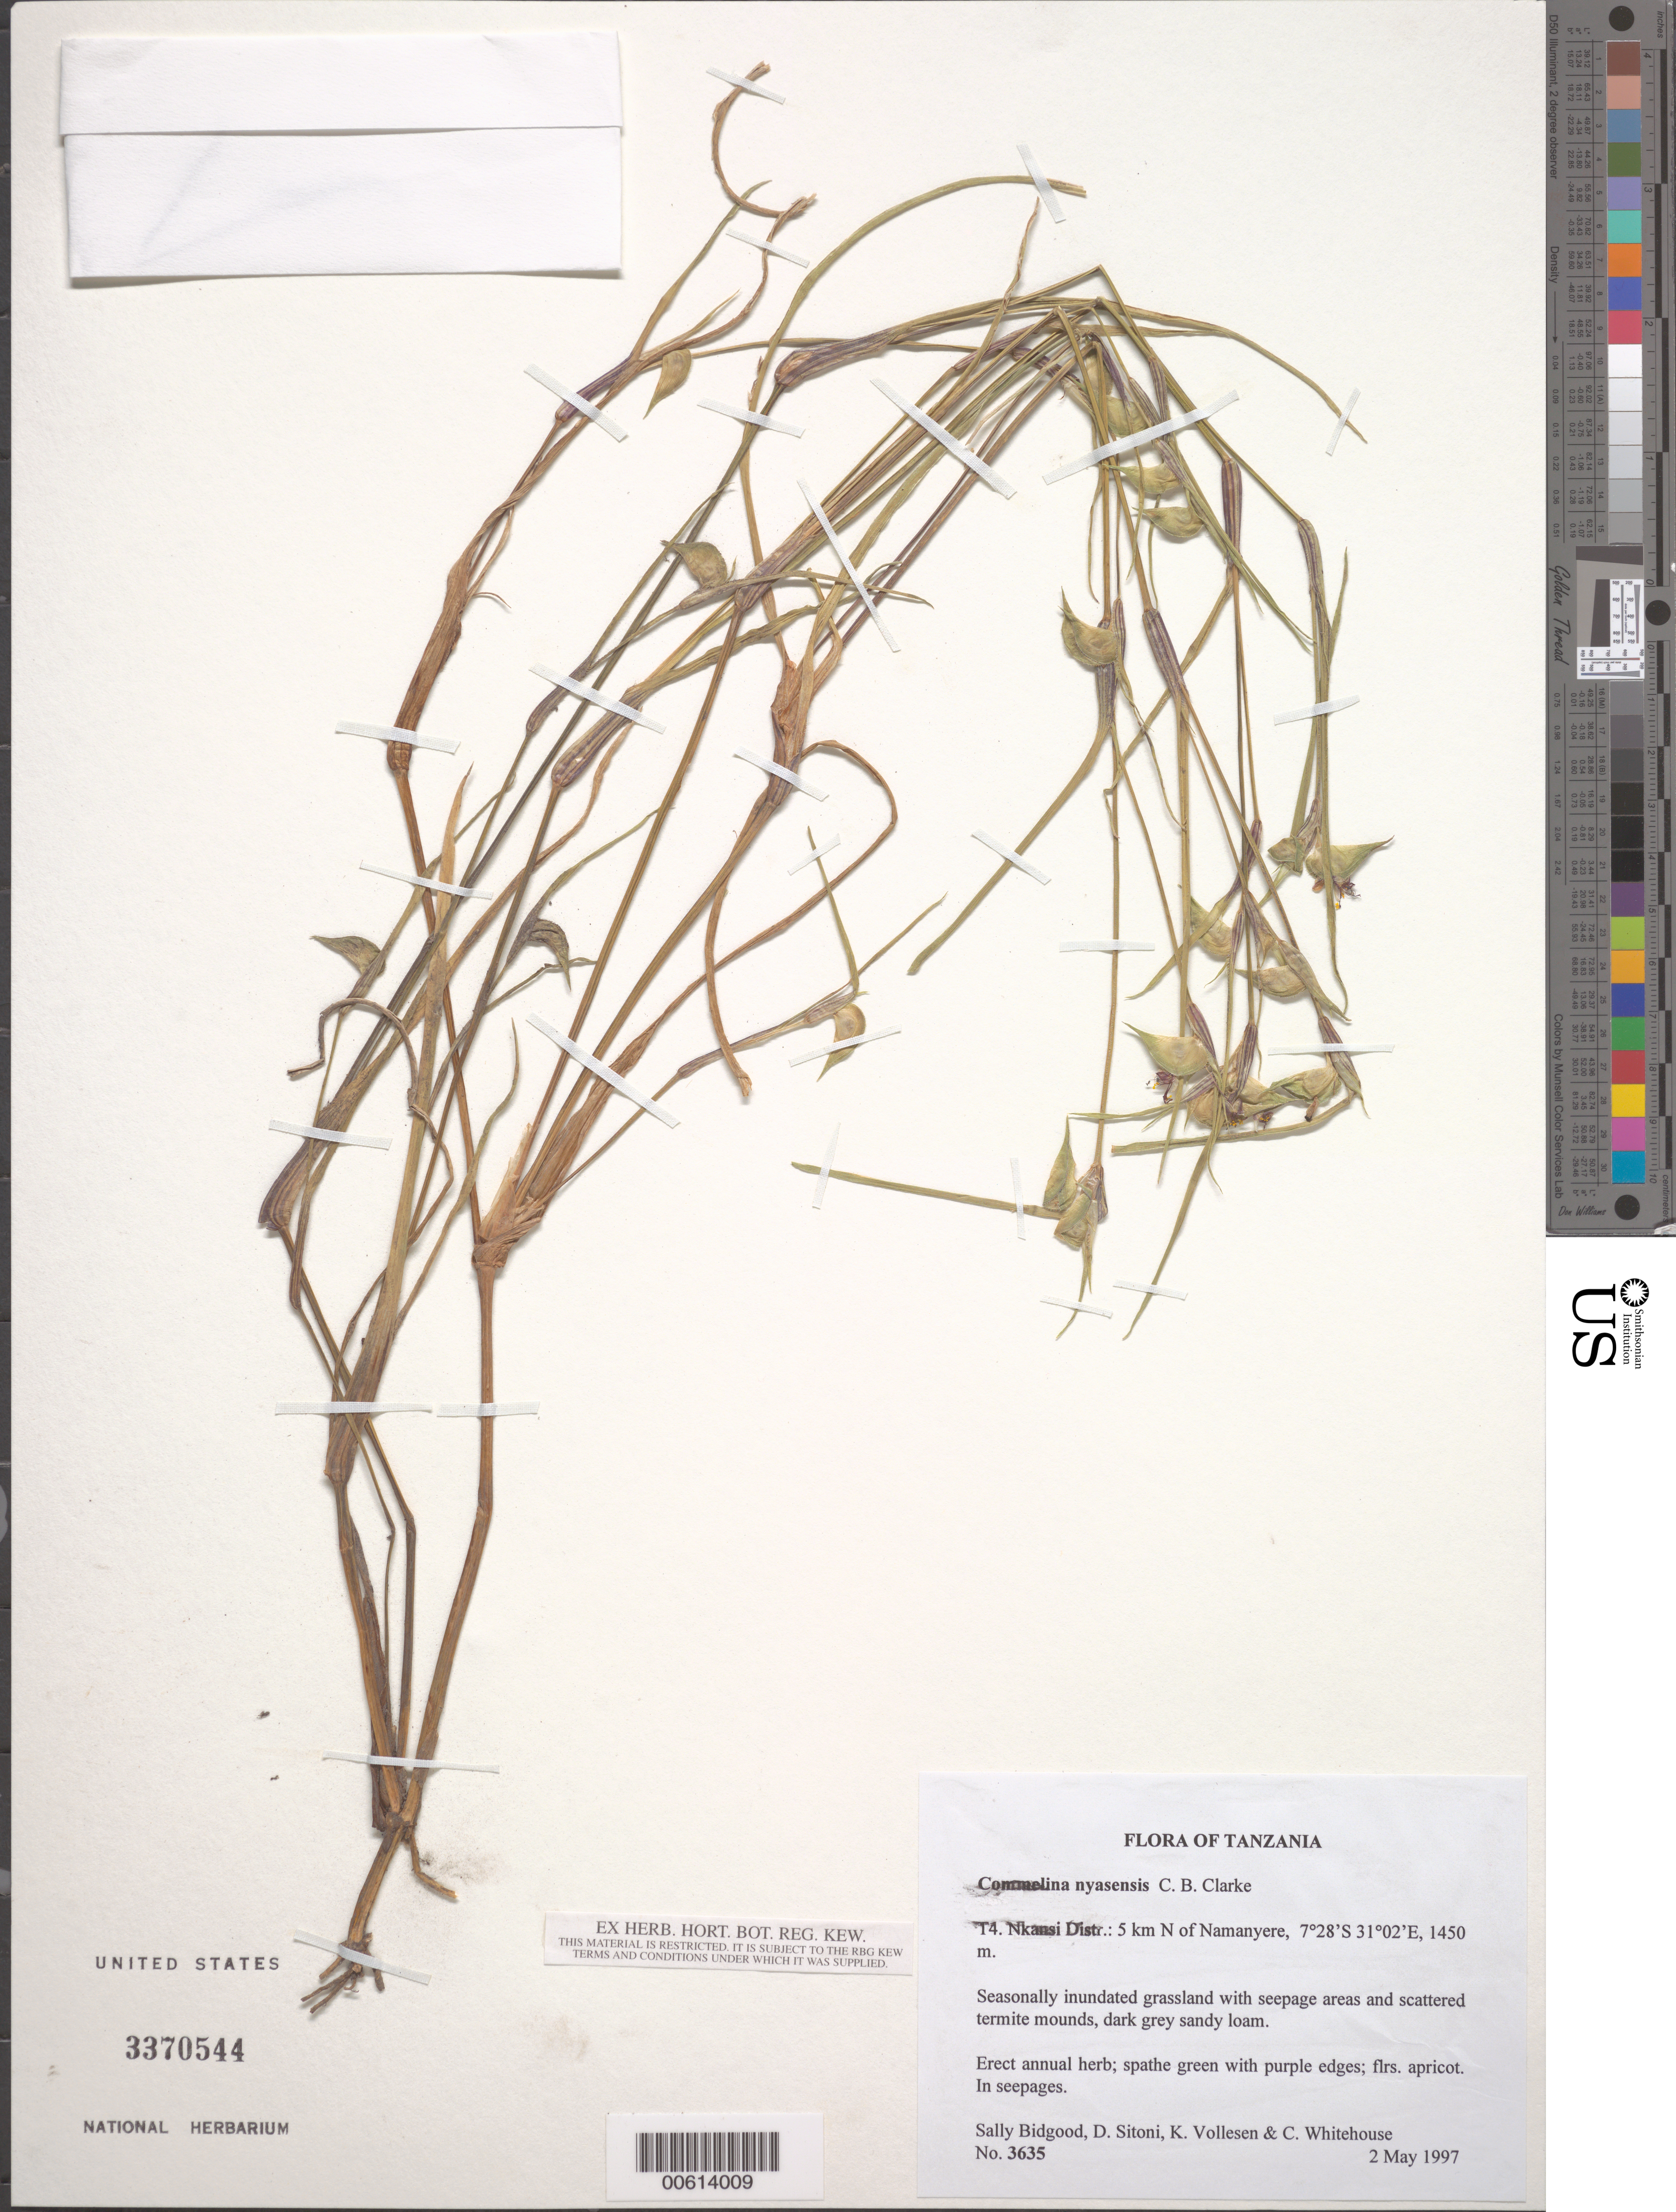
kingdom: Plantae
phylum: Tracheophyta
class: Liliopsida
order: Commelinales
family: Commelinaceae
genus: Commelina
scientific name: Commelina nyasensis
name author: C.B. Clarke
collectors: G. Bidgood, D. Sitoni, K. Vollesen & C. Whitehouse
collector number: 3635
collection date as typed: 02 May 1997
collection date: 1997-05-02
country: Tanzania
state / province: Rukwa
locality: N of namanyere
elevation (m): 1450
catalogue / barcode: US 3370544